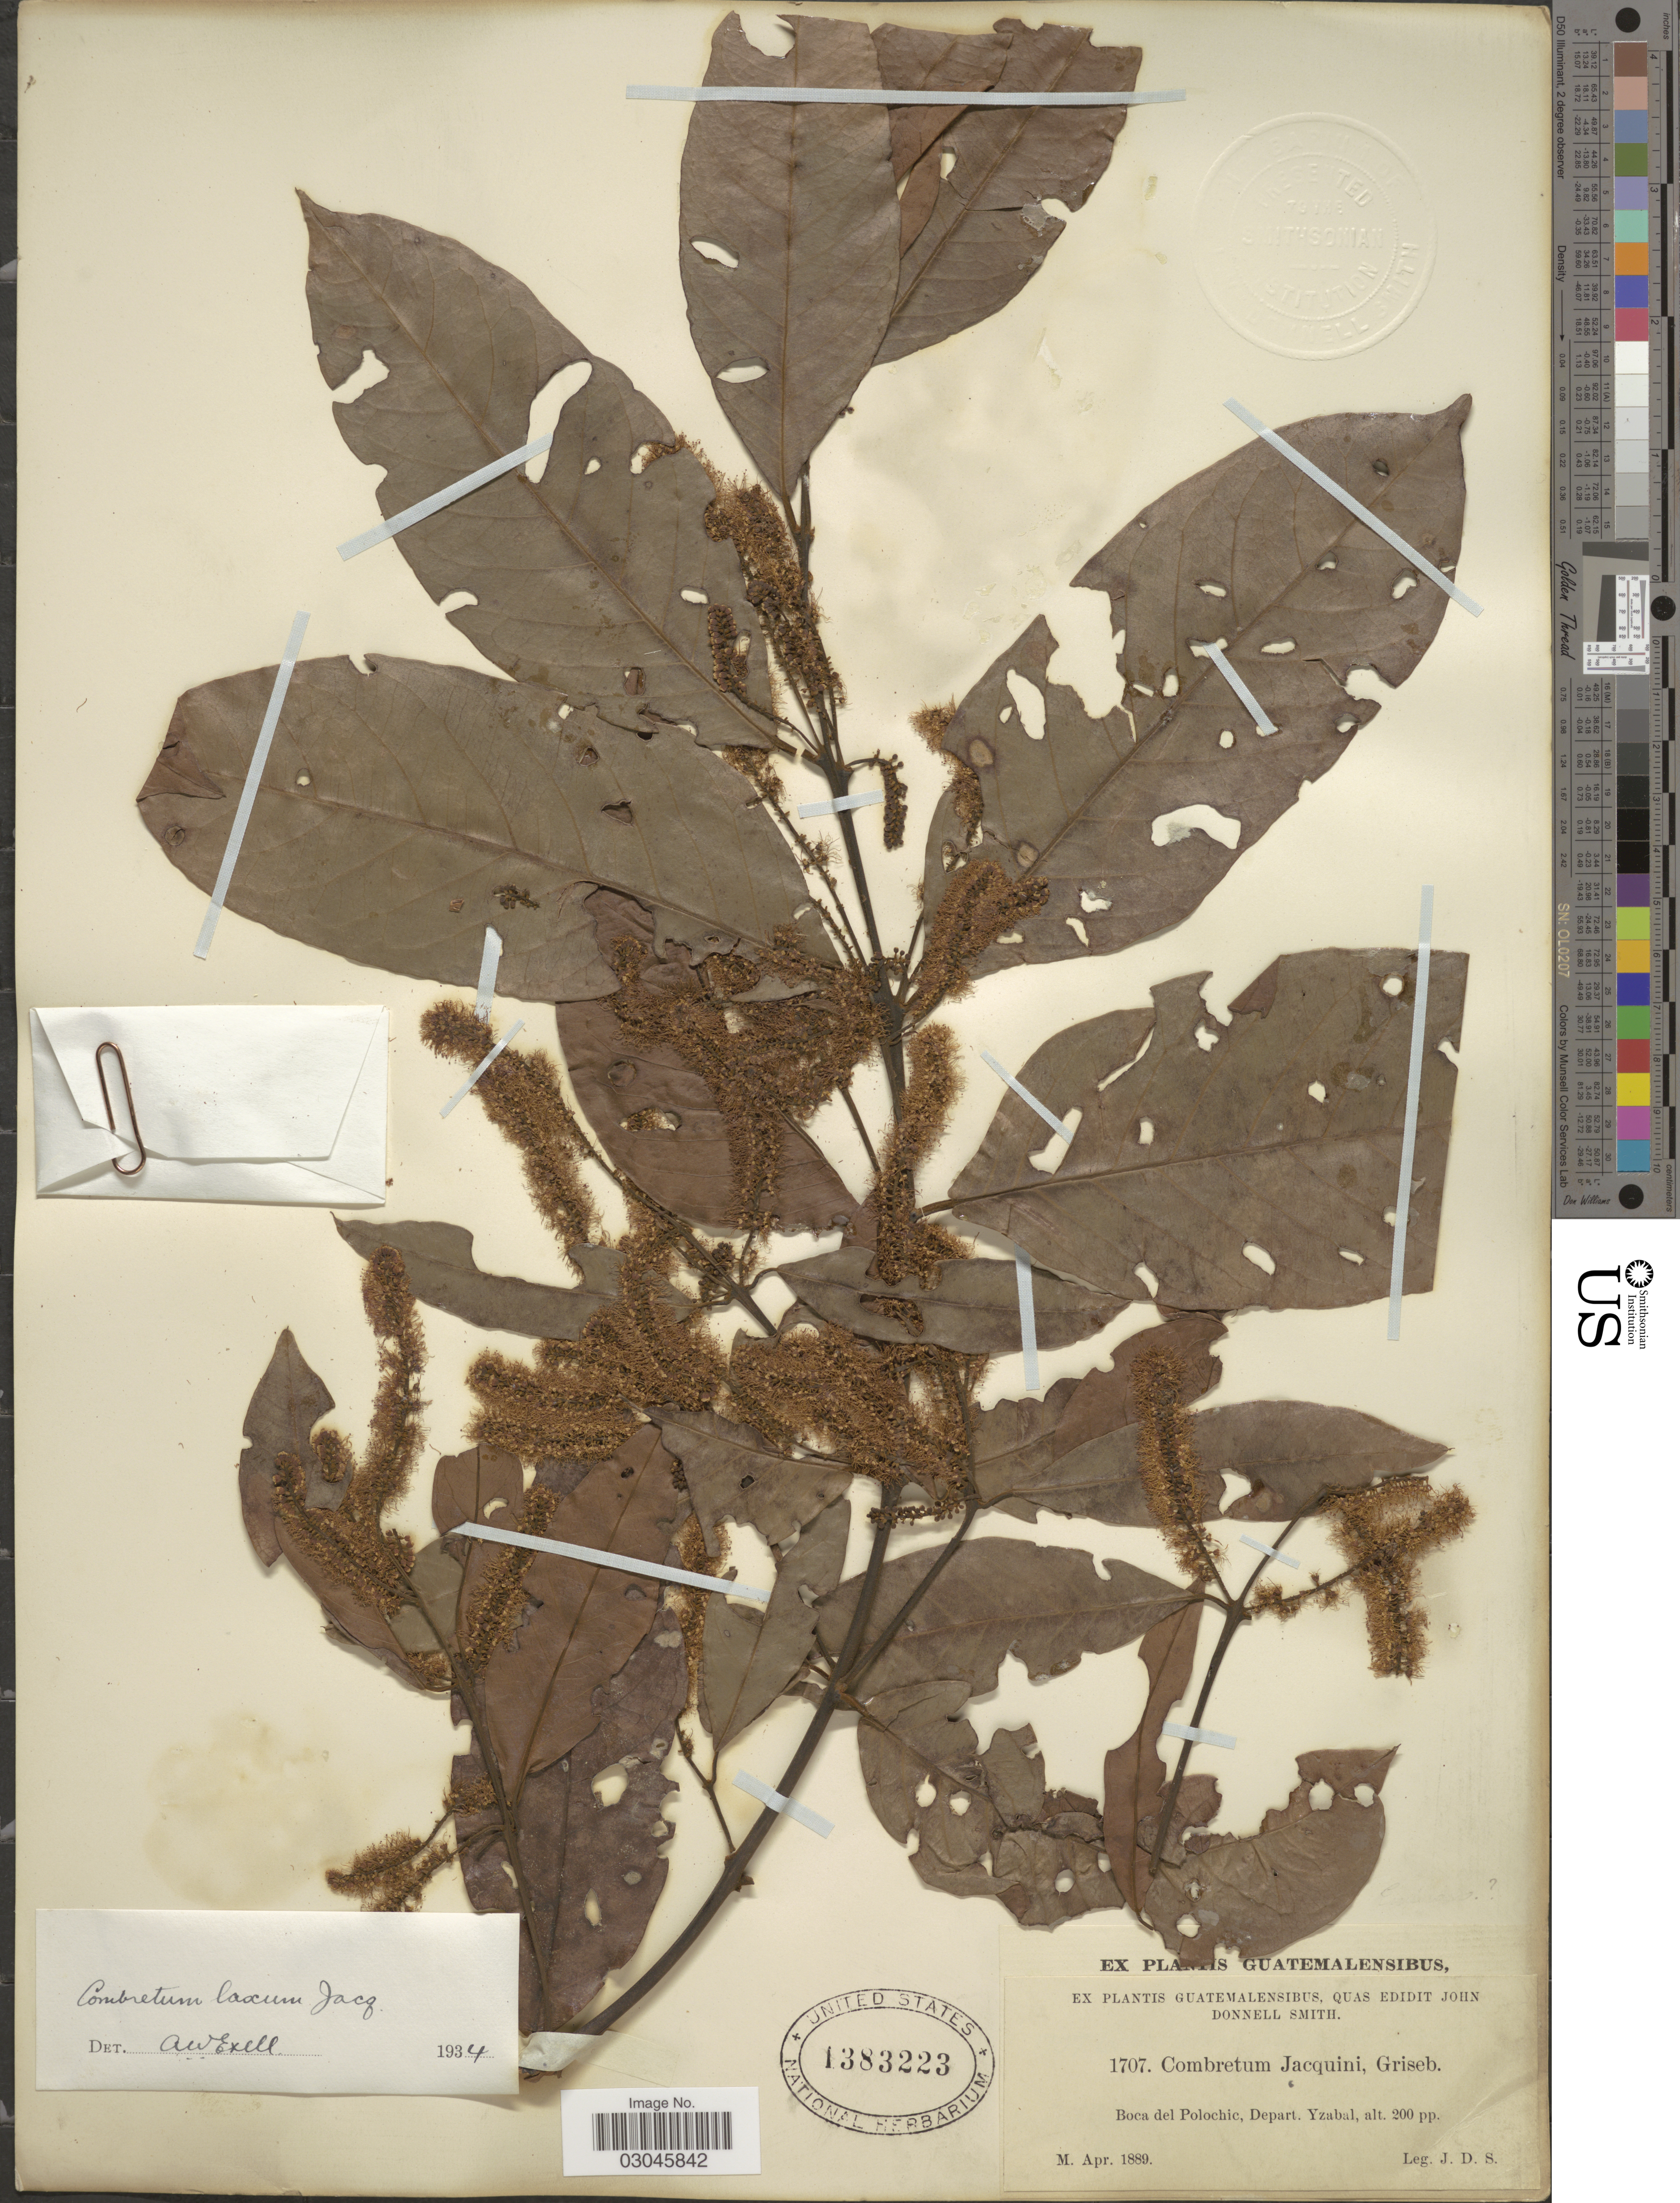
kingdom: Plantae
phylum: Tracheophyta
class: Magnoliopsida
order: Myrtales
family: Combretaceae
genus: Combretum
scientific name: Combretum laxum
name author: Jacq.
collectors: J. Donnell Smith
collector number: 1707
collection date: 1889-04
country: Guatemala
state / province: Izabal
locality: Boca del Polochic, Depart. Yzabal.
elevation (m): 61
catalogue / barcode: US 1383223